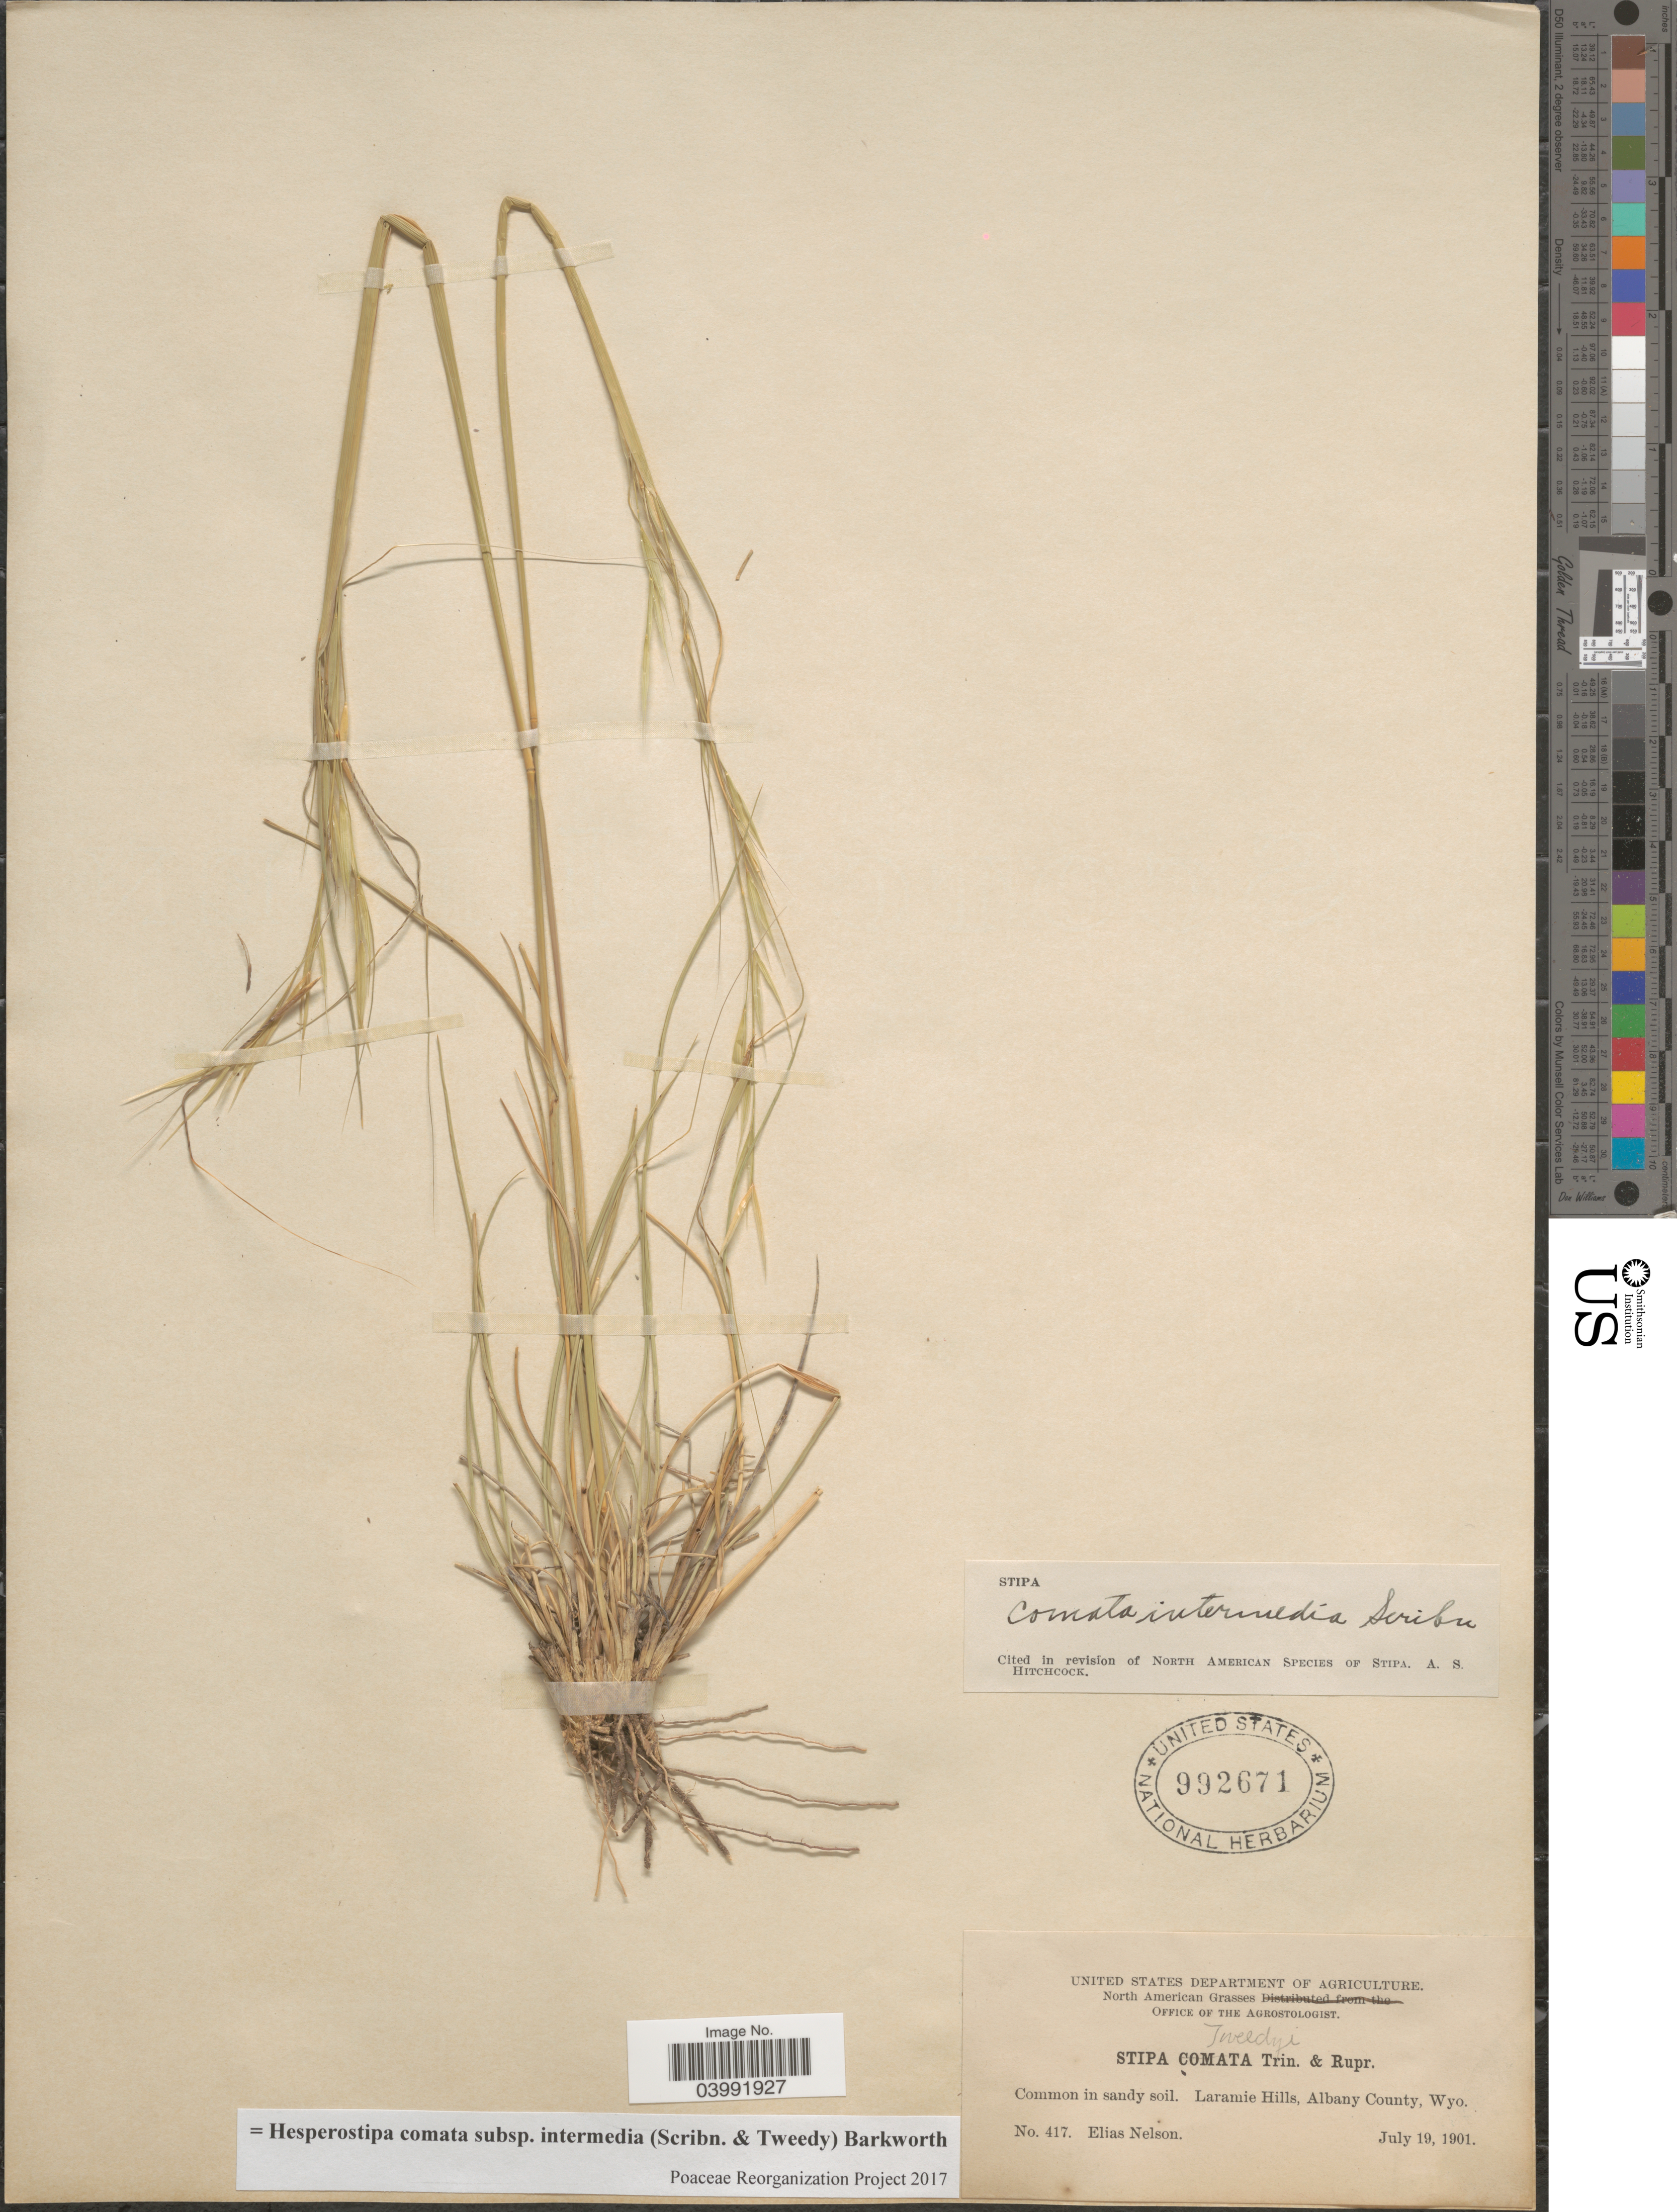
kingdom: Plantae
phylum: Tracheophyta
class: Liliopsida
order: Poales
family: Poaceae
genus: Hesperostipa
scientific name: Hesperostipa comata subsp. intermedia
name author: (Scribn. & Tweedy) Barkworth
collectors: E. Nelson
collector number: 417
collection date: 1901-07-19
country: United States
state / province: Wyoming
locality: In sandy soil. Laramie Hills, Albany County.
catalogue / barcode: US 992671